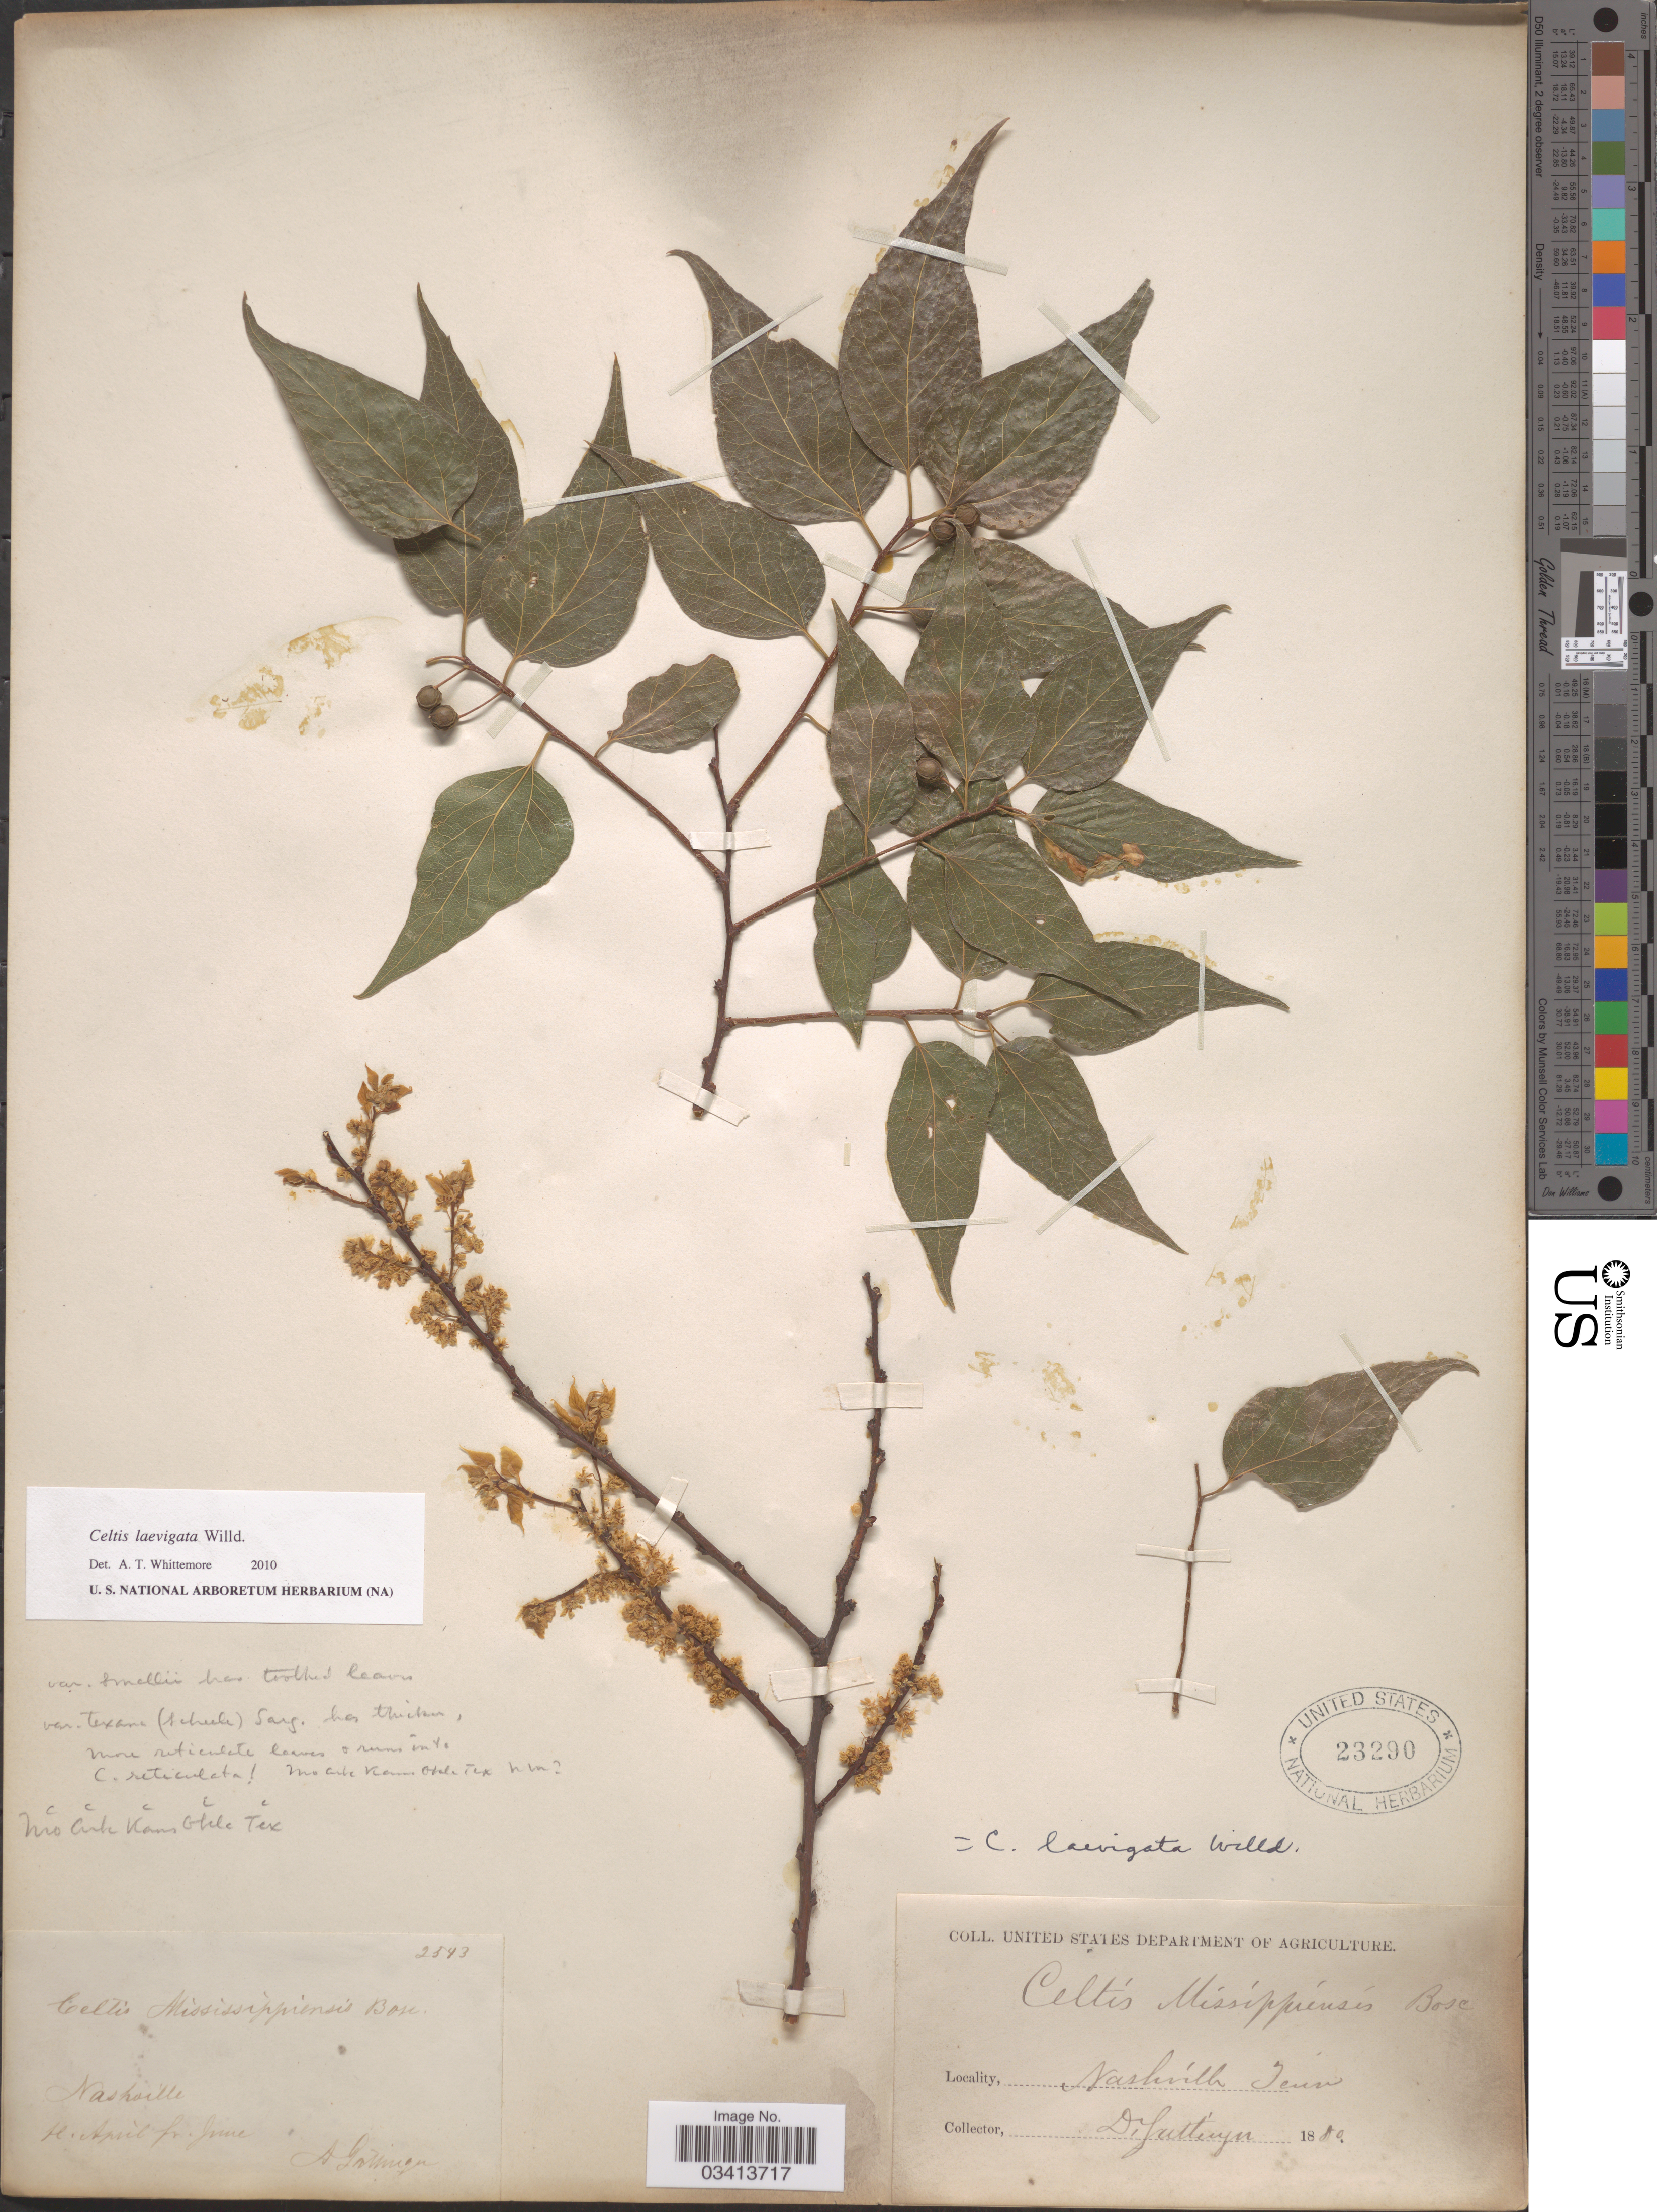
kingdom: Plantae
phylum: Tracheophyta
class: Magnoliopsida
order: Rosales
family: Cannabaceae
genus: Celtis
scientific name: Celtis laevigata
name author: Willd.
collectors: A. Gattinger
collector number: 2543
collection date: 1880-04/1880-06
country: United States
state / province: Tennessee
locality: Nashville.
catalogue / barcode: US 23290